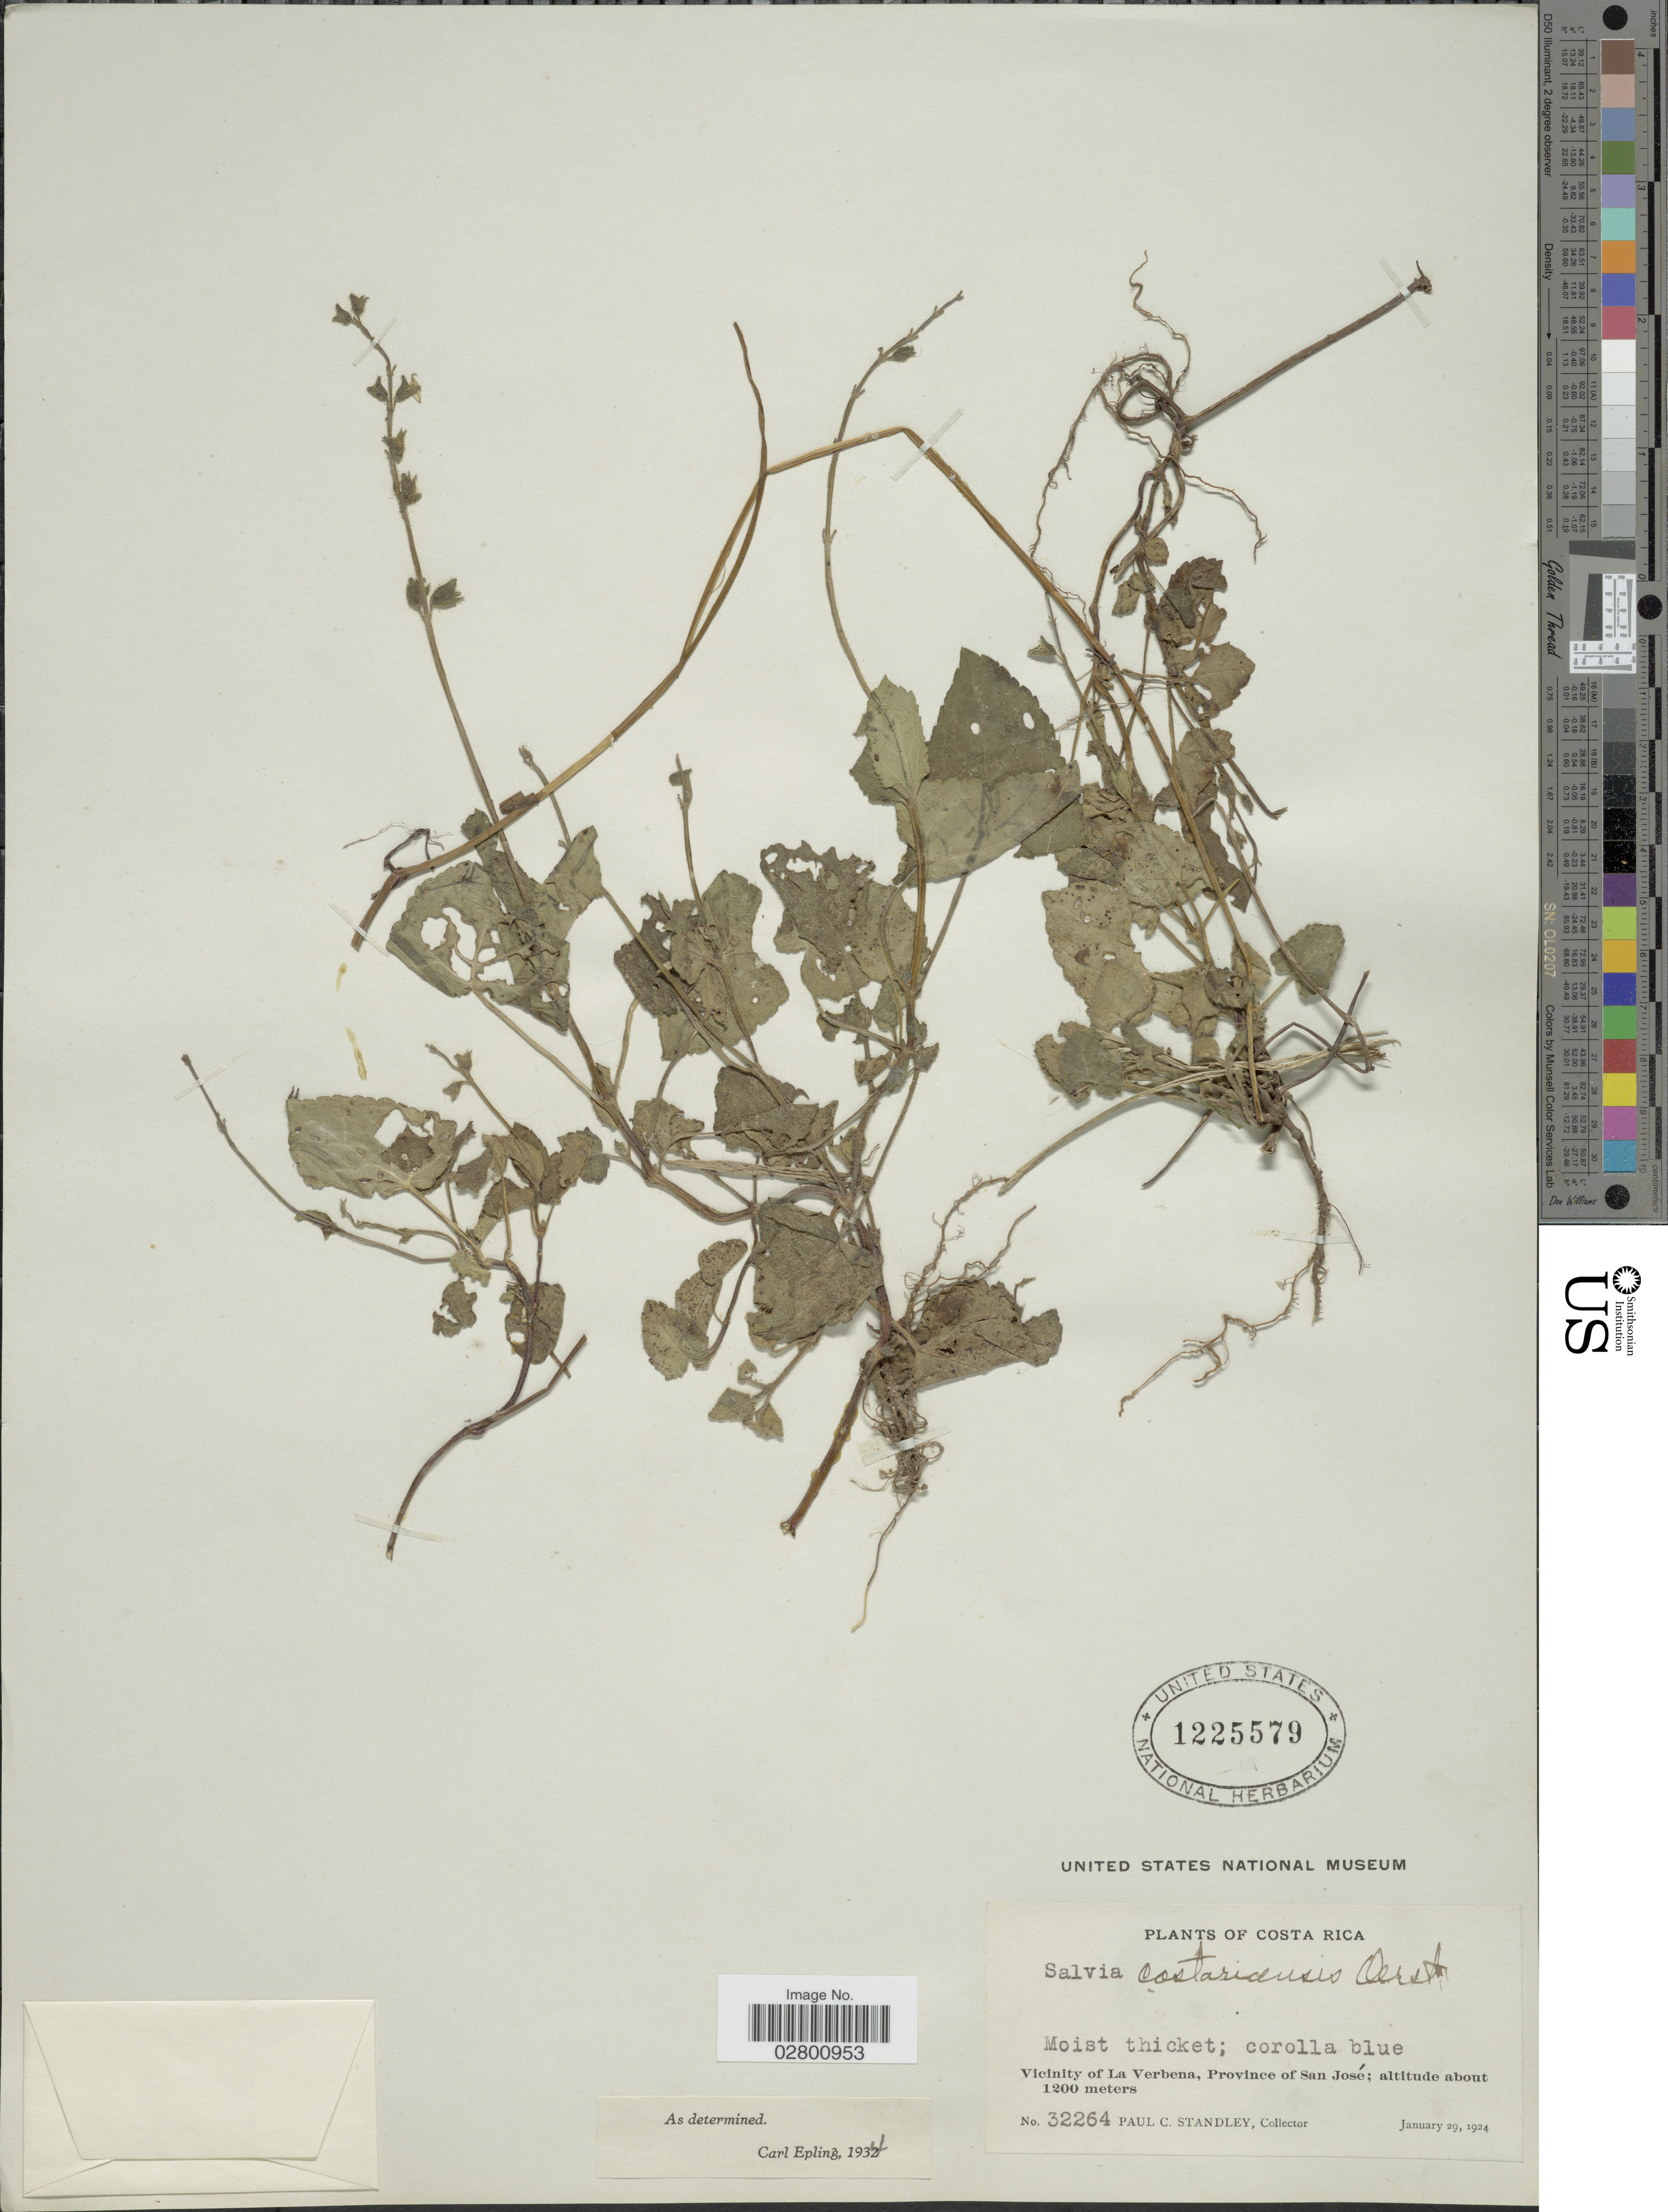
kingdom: Plantae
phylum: Tracheophyta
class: Magnoliopsida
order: Lamiales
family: Lamiaceae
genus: Salvia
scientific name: Salvia costaricensis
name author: Oerst.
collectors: P. C. Standley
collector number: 32264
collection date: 1924-01-29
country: Costa Rica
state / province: San José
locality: Vicinity of La Verbena.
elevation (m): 1200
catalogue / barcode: US 1225579